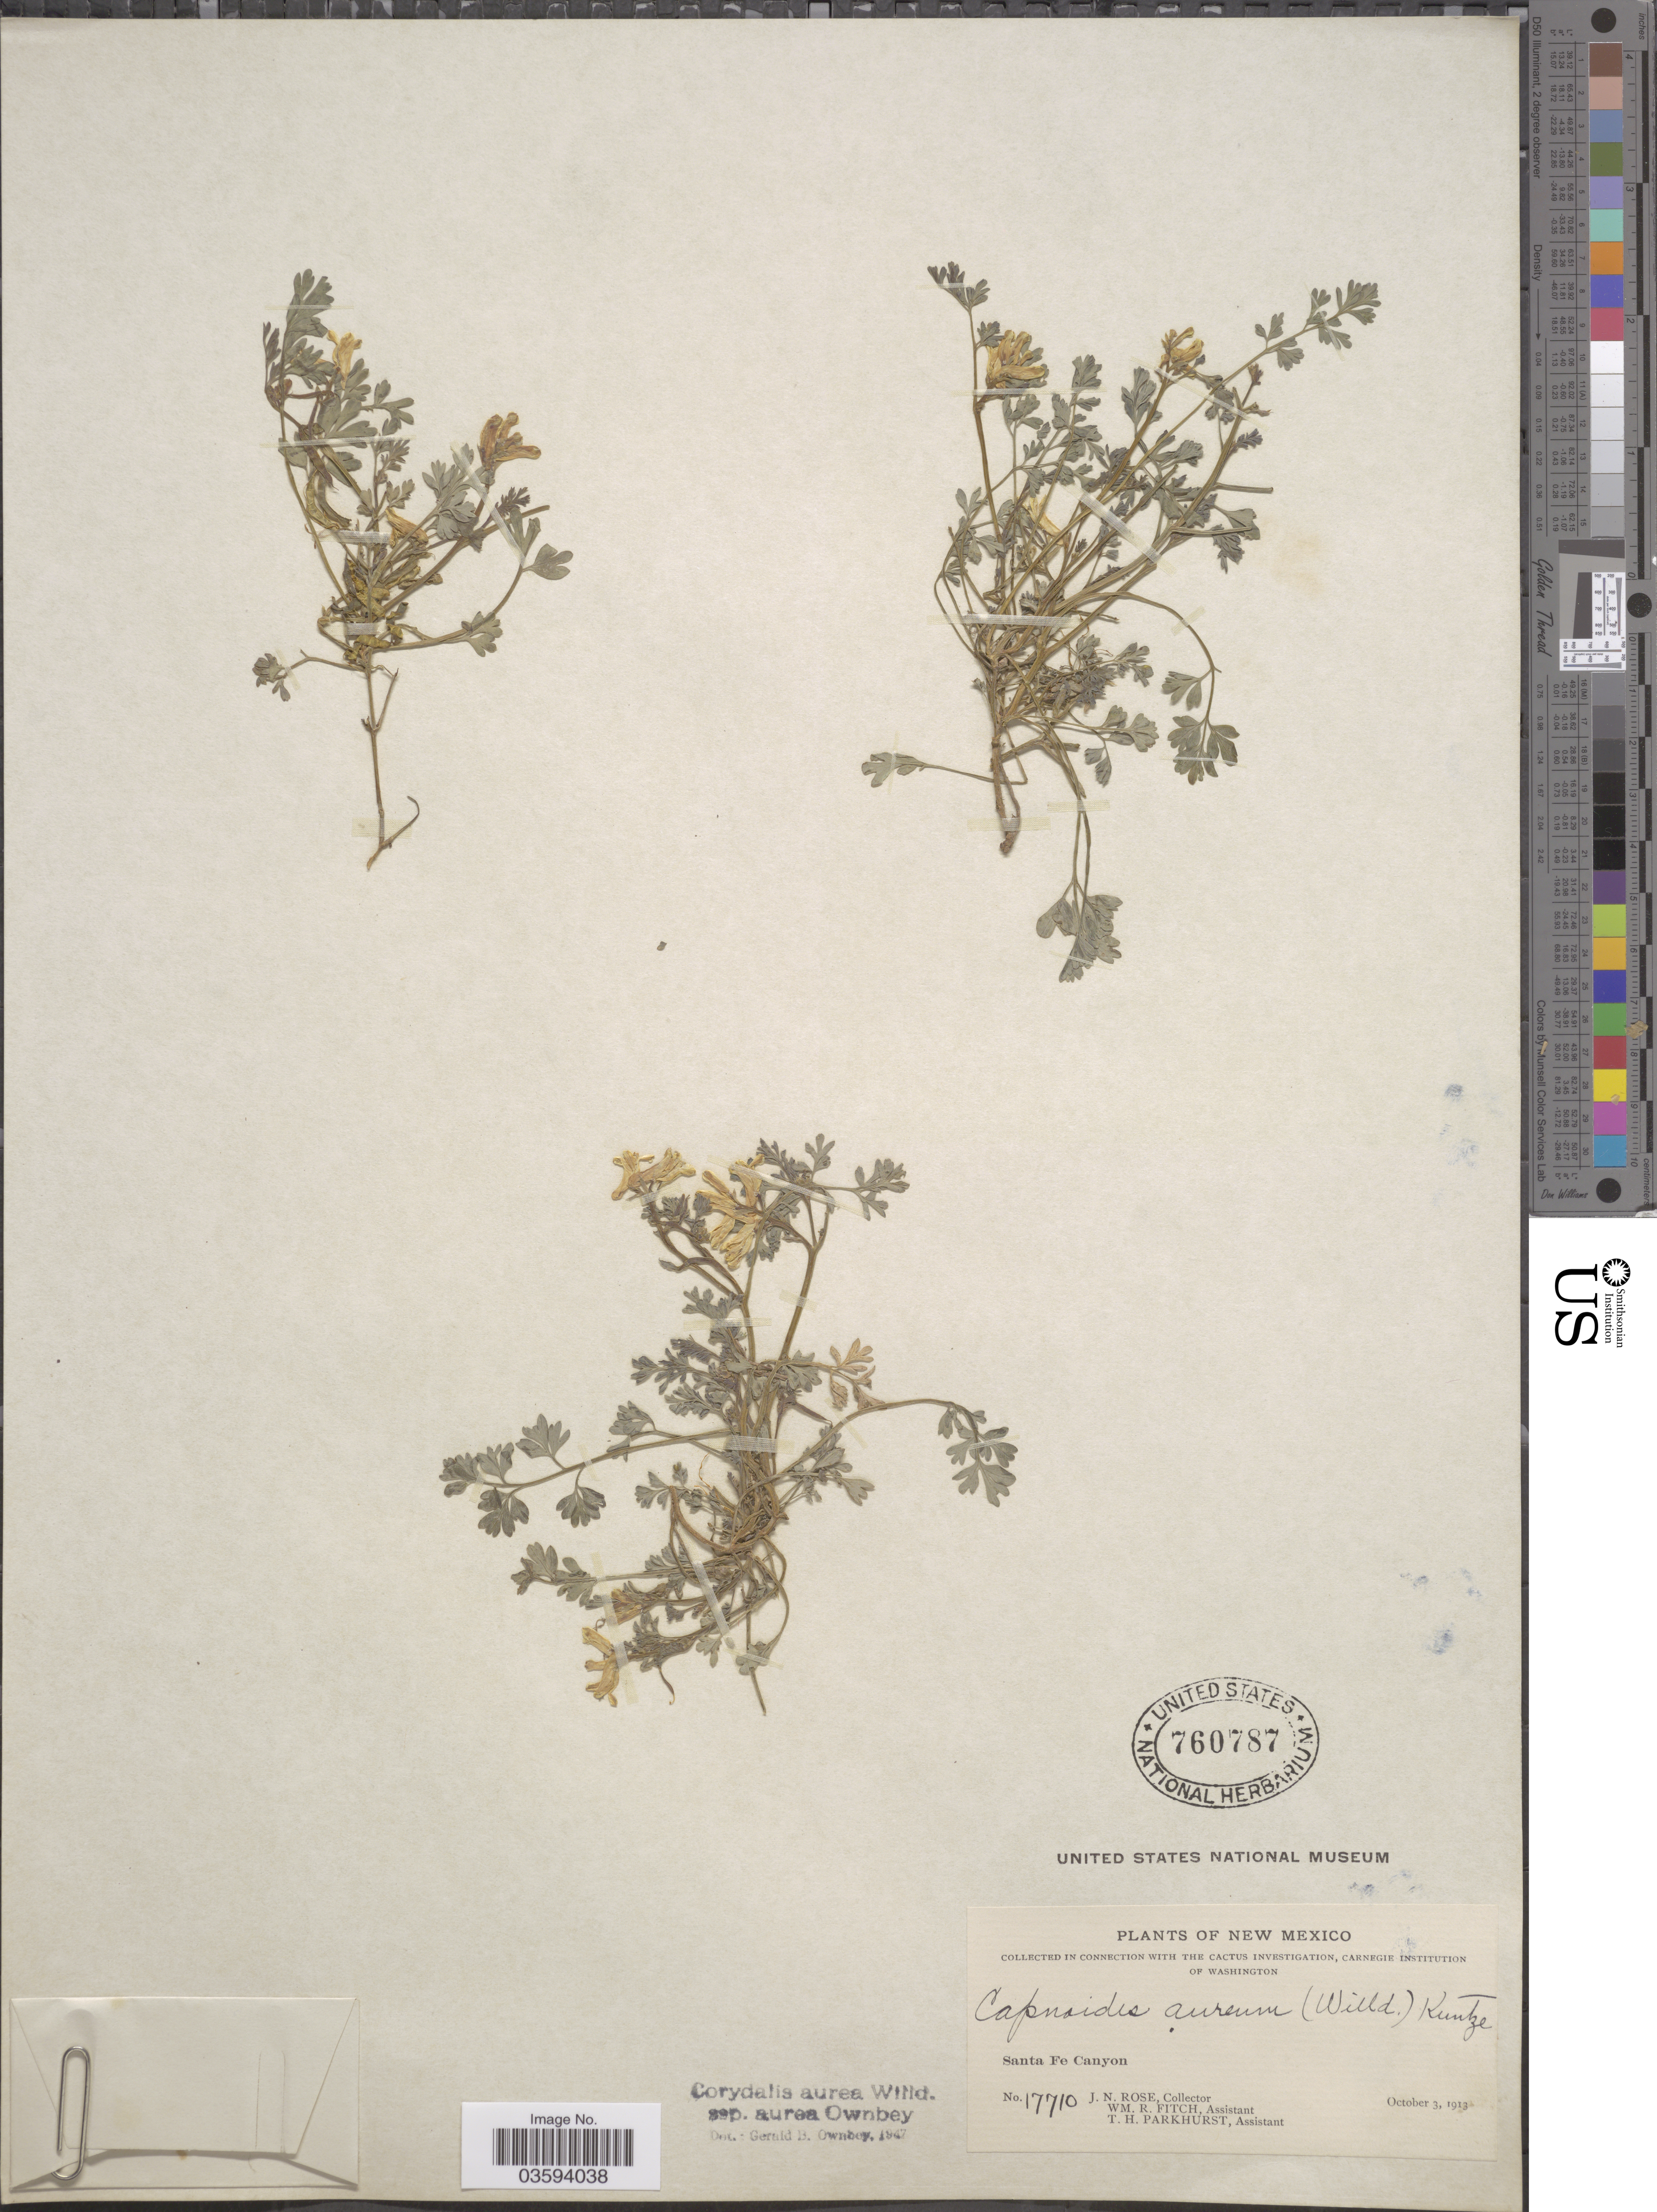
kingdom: Plantae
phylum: Tracheophyta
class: Magnoliopsida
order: Ranunculales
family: Papaveraceae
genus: Corydalis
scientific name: Corydalis aurea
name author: Willd.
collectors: J. N. Rose, W. R. Fitch & T. Parkhurst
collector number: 17710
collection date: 1913-10-03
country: United States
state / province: New Mexico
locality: Sante Fe Canyon.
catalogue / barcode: US 760787